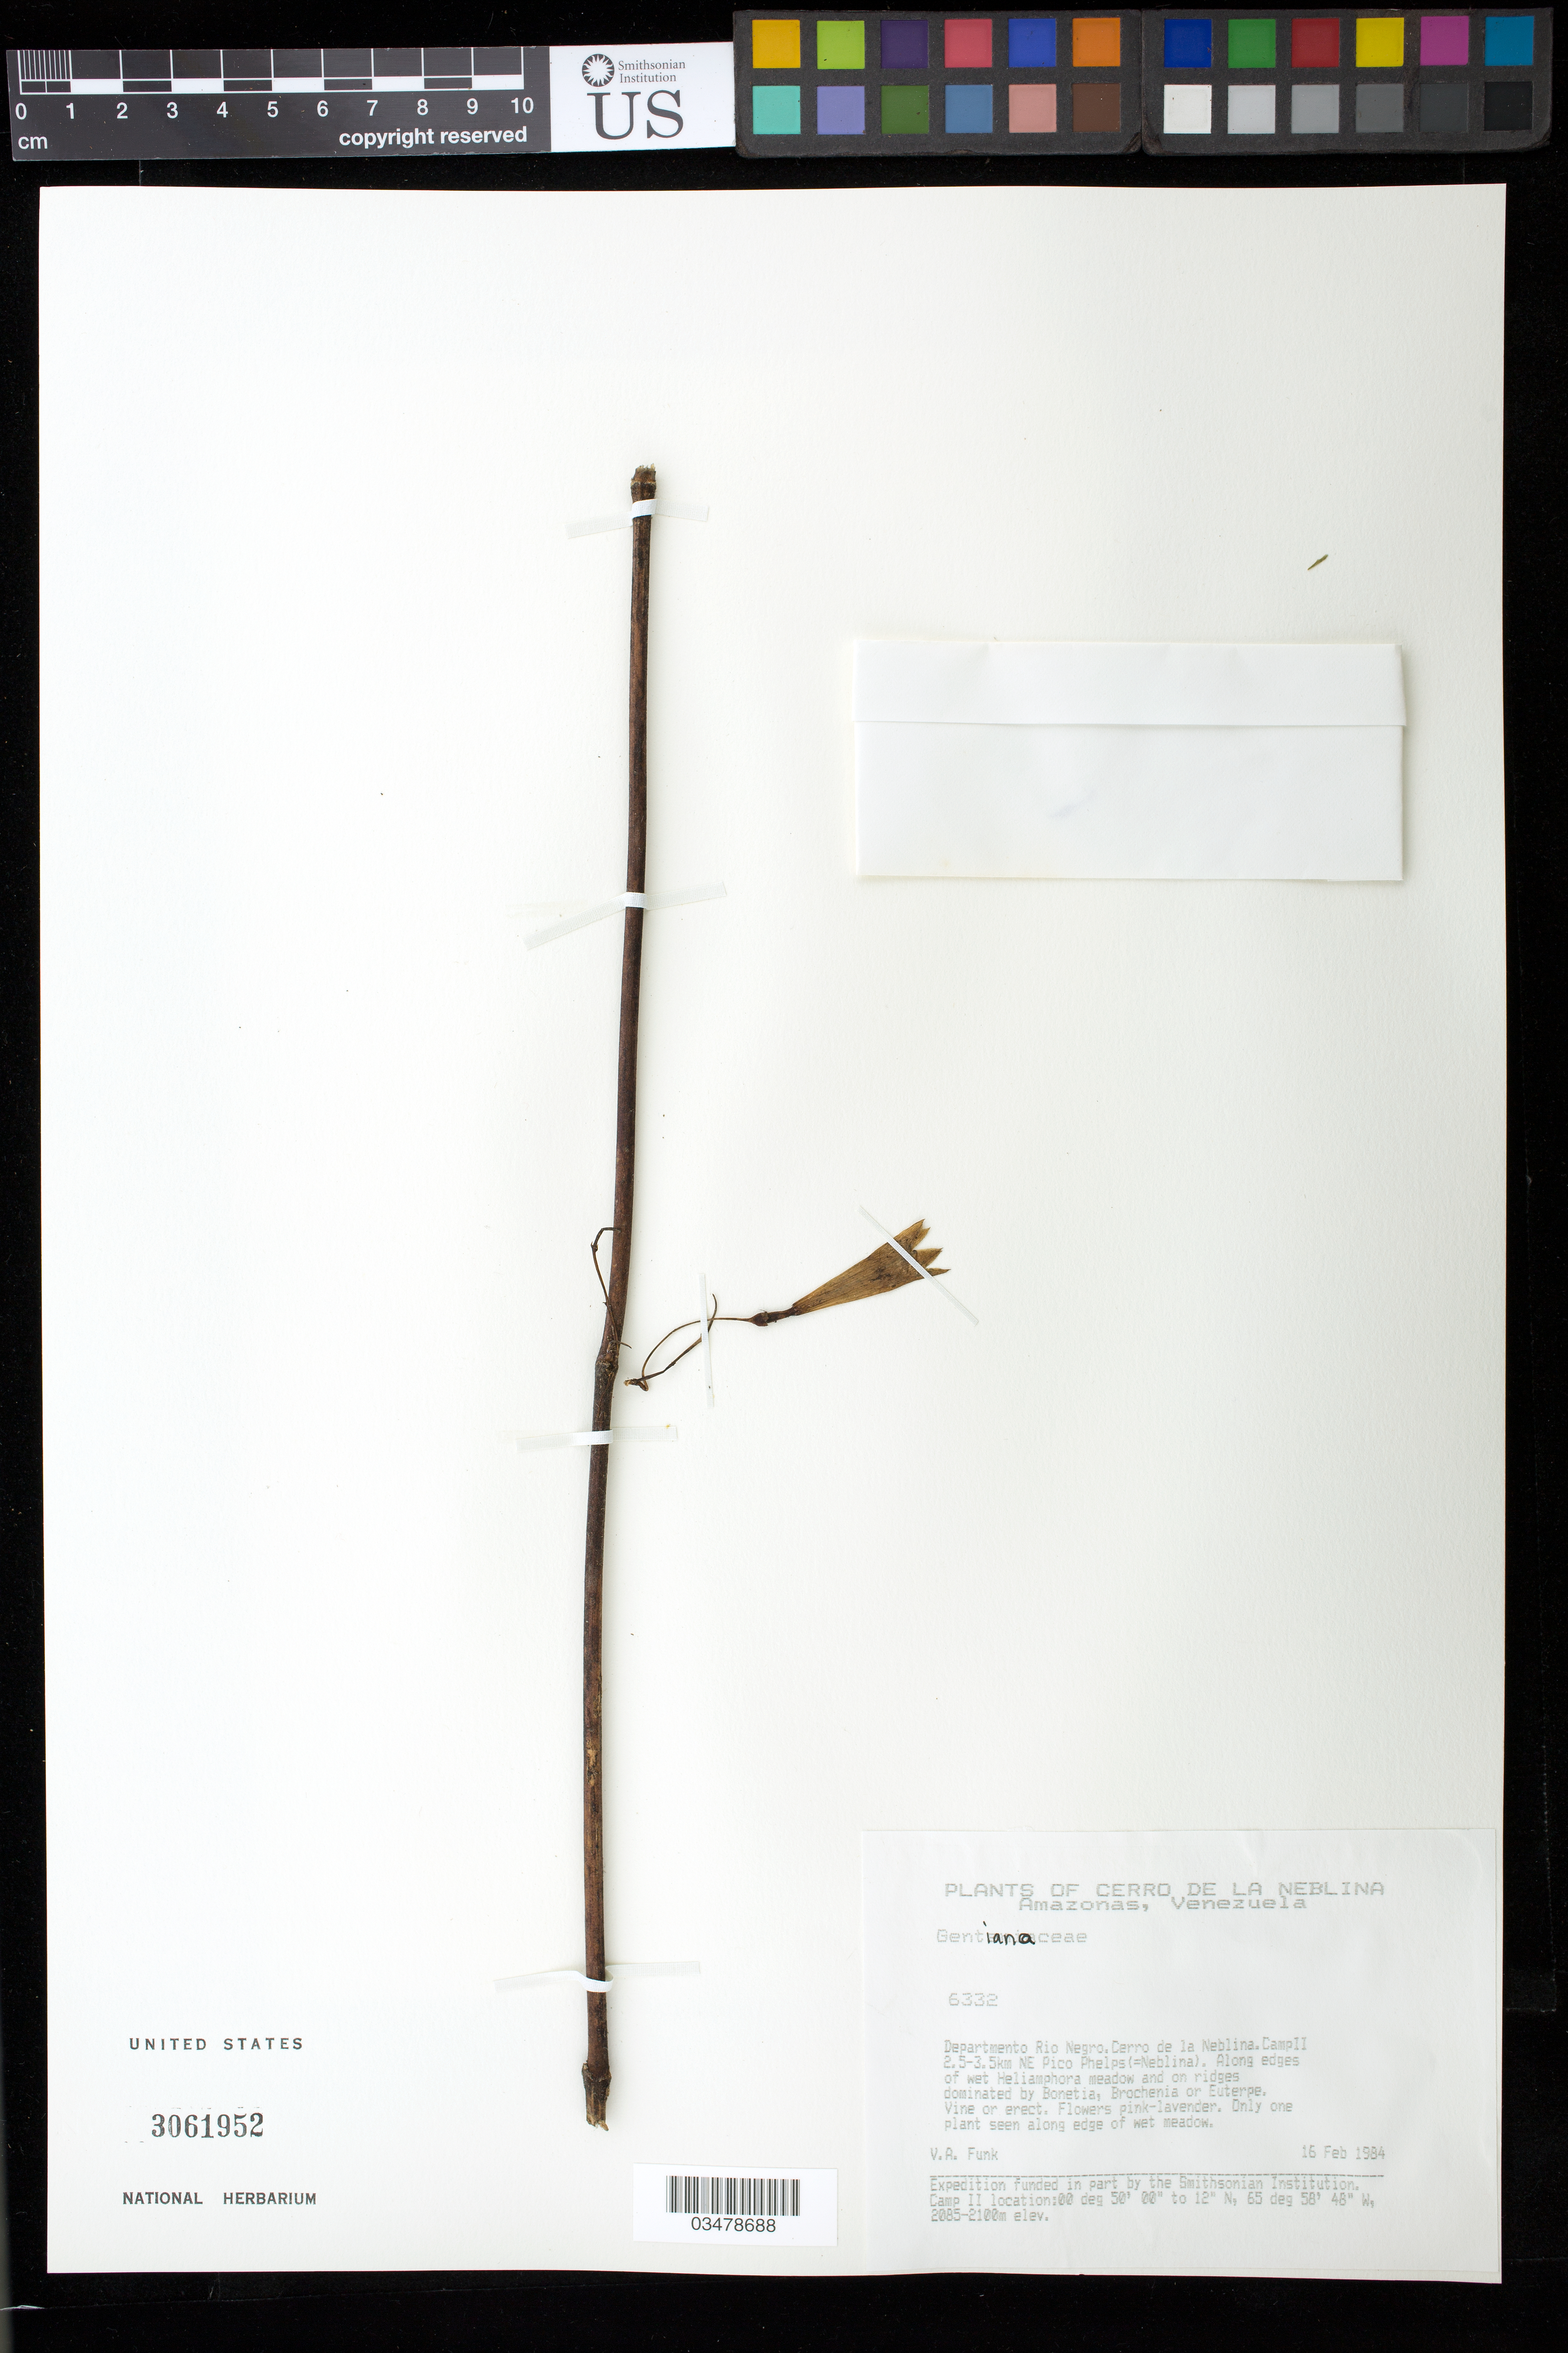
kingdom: Plantae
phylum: Tracheophyta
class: Magnoliopsida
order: Gentianales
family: Gentianaceae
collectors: V. Funk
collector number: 6332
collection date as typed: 16-Feb-84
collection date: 1984-02-16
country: Venezuela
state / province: Amazonas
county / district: Río Negro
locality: Cerro de la Neblina, Camp II 2.5-3.5 km NE Pico Phelps (=Neblina)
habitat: Wet meadow with Heliamphora, grassses and sphagnum surrounded by low forest of predominately Euterpe and Bonnetia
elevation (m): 2085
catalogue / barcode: US 3061952